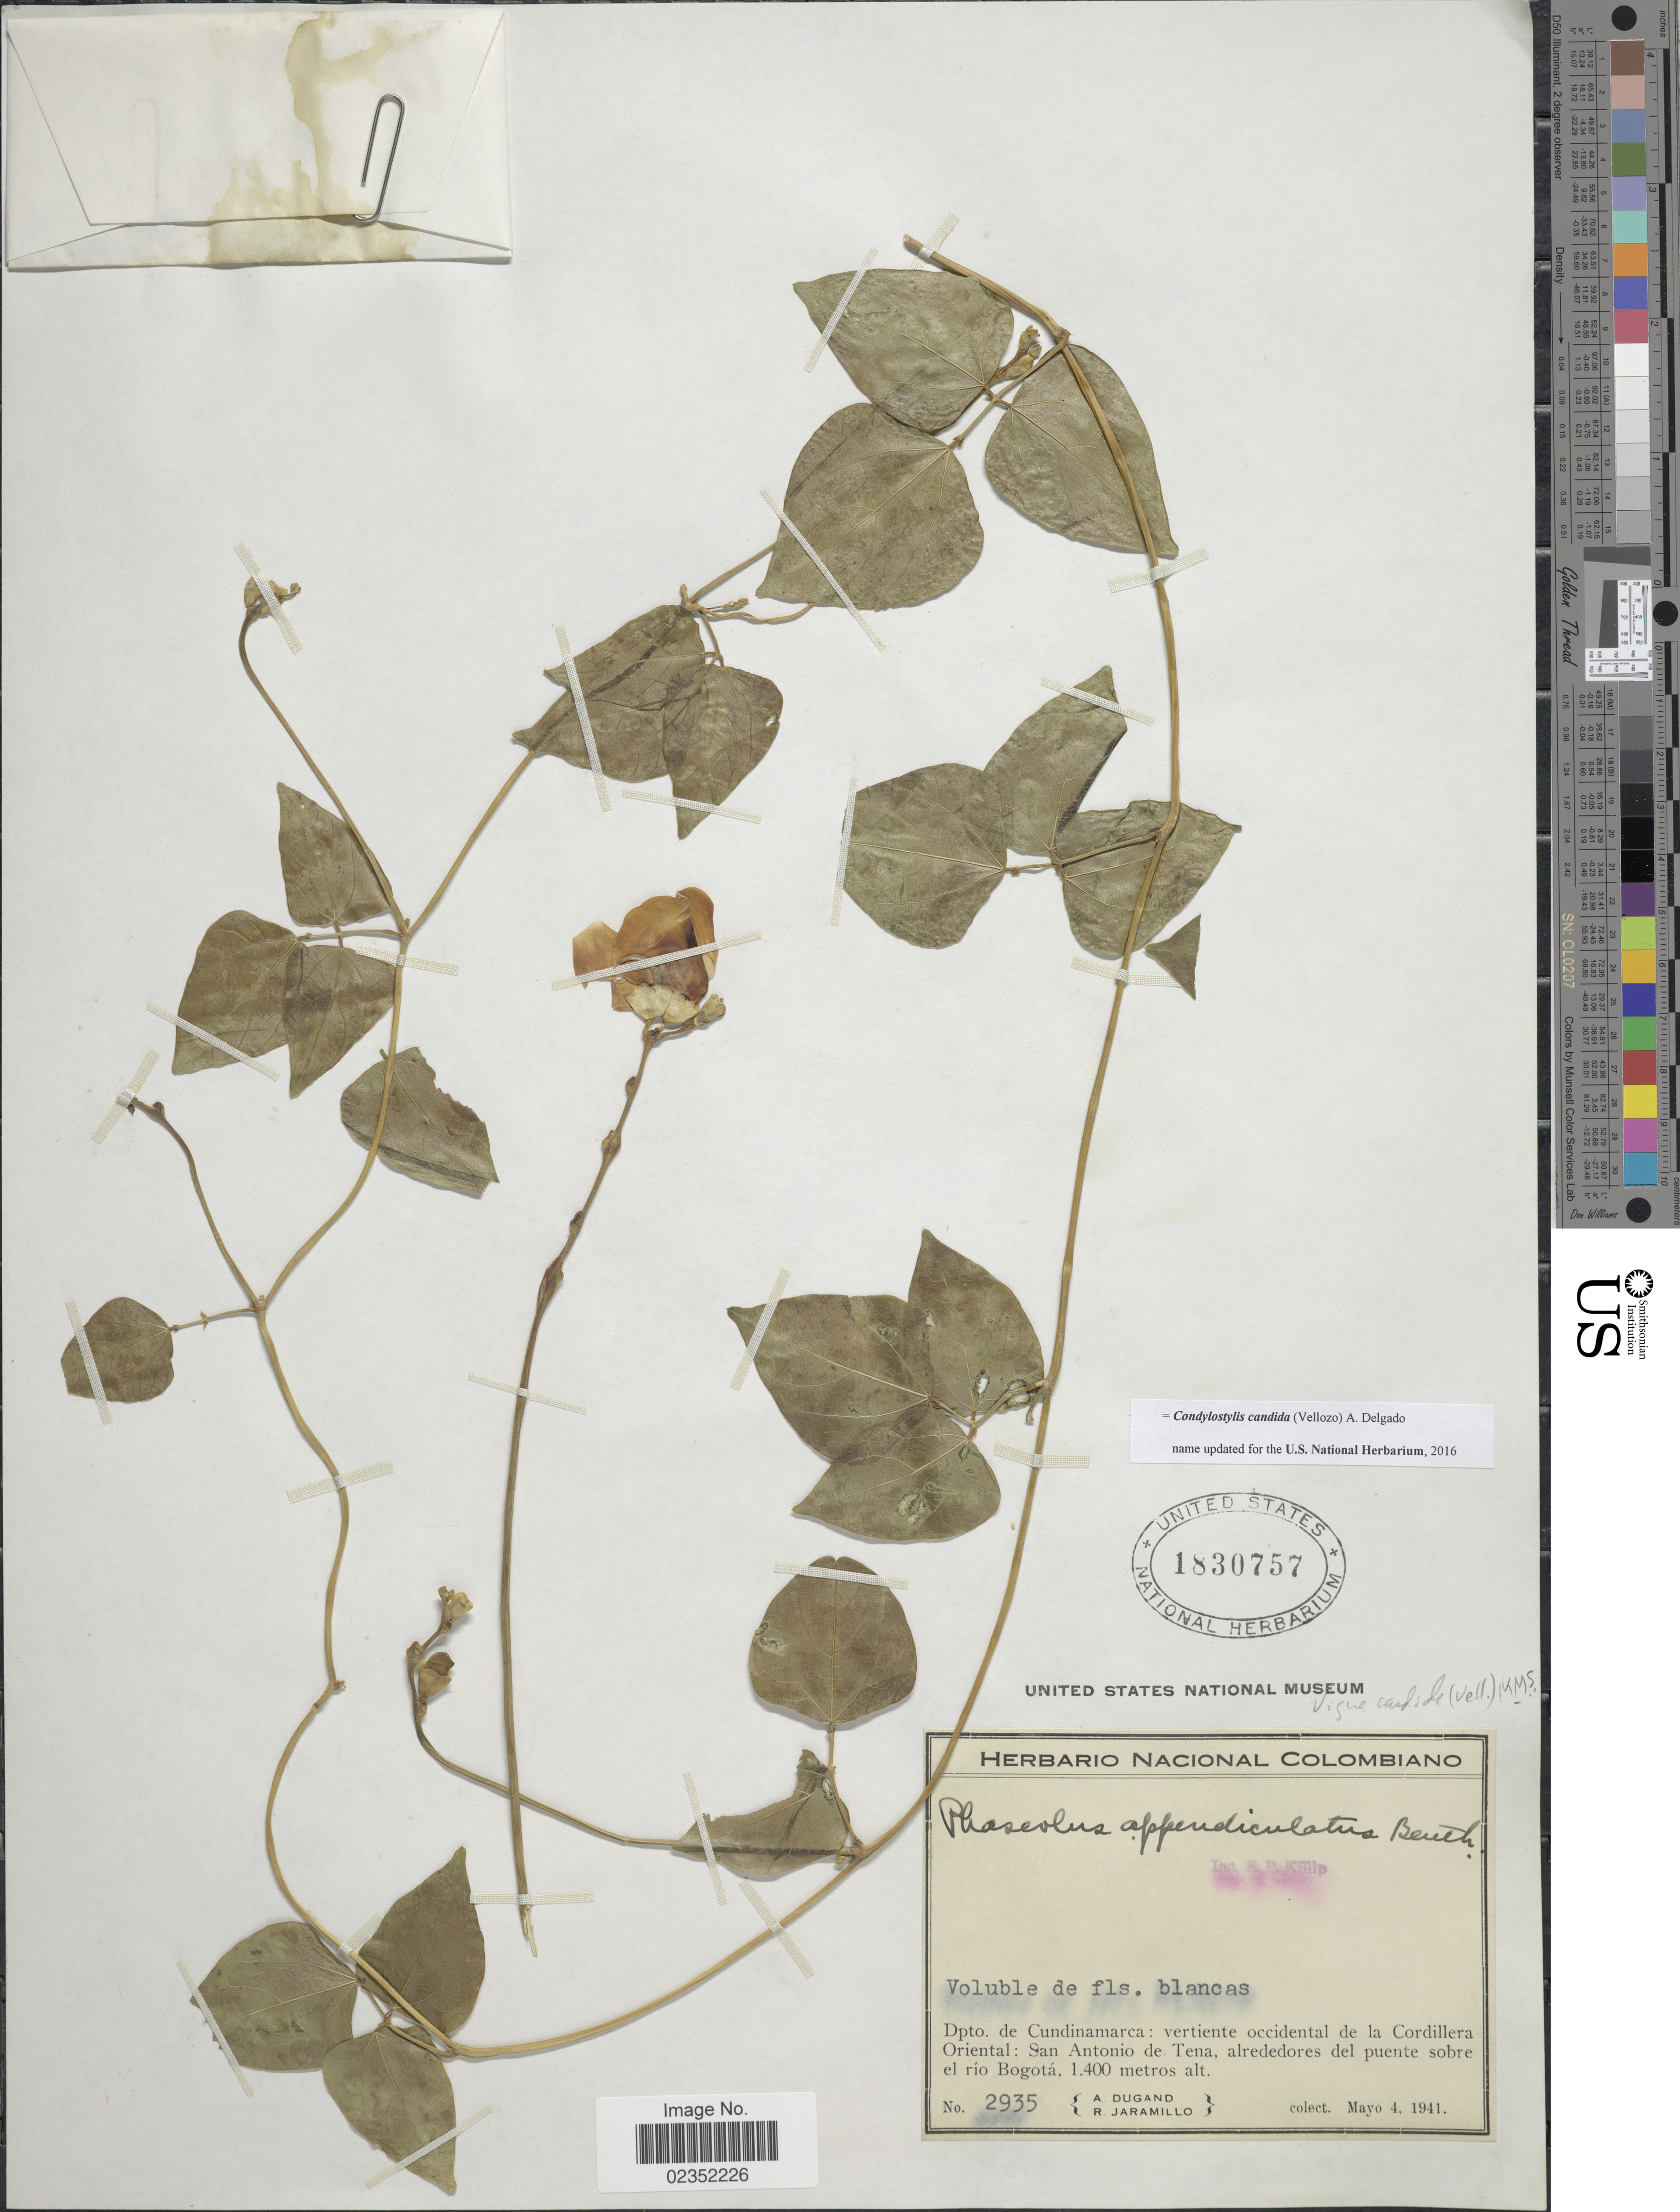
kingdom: Plantae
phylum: Tracheophyta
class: Magnoliopsida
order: Fabales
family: Fabaceae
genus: Condylostylis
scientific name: Condylostylis candida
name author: (Vell.) A. Delgado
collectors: A. Dugand & R. Jaramillo M.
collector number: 2935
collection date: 1941-05-04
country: Colombia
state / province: Cundinamarca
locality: Dpto. de Cundinamarca: vertiente occidental de la Cordillera Oriental: San Antonio de Tena, alrededores del puente sobre el río Bogotá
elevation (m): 1400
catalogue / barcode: US 1830757